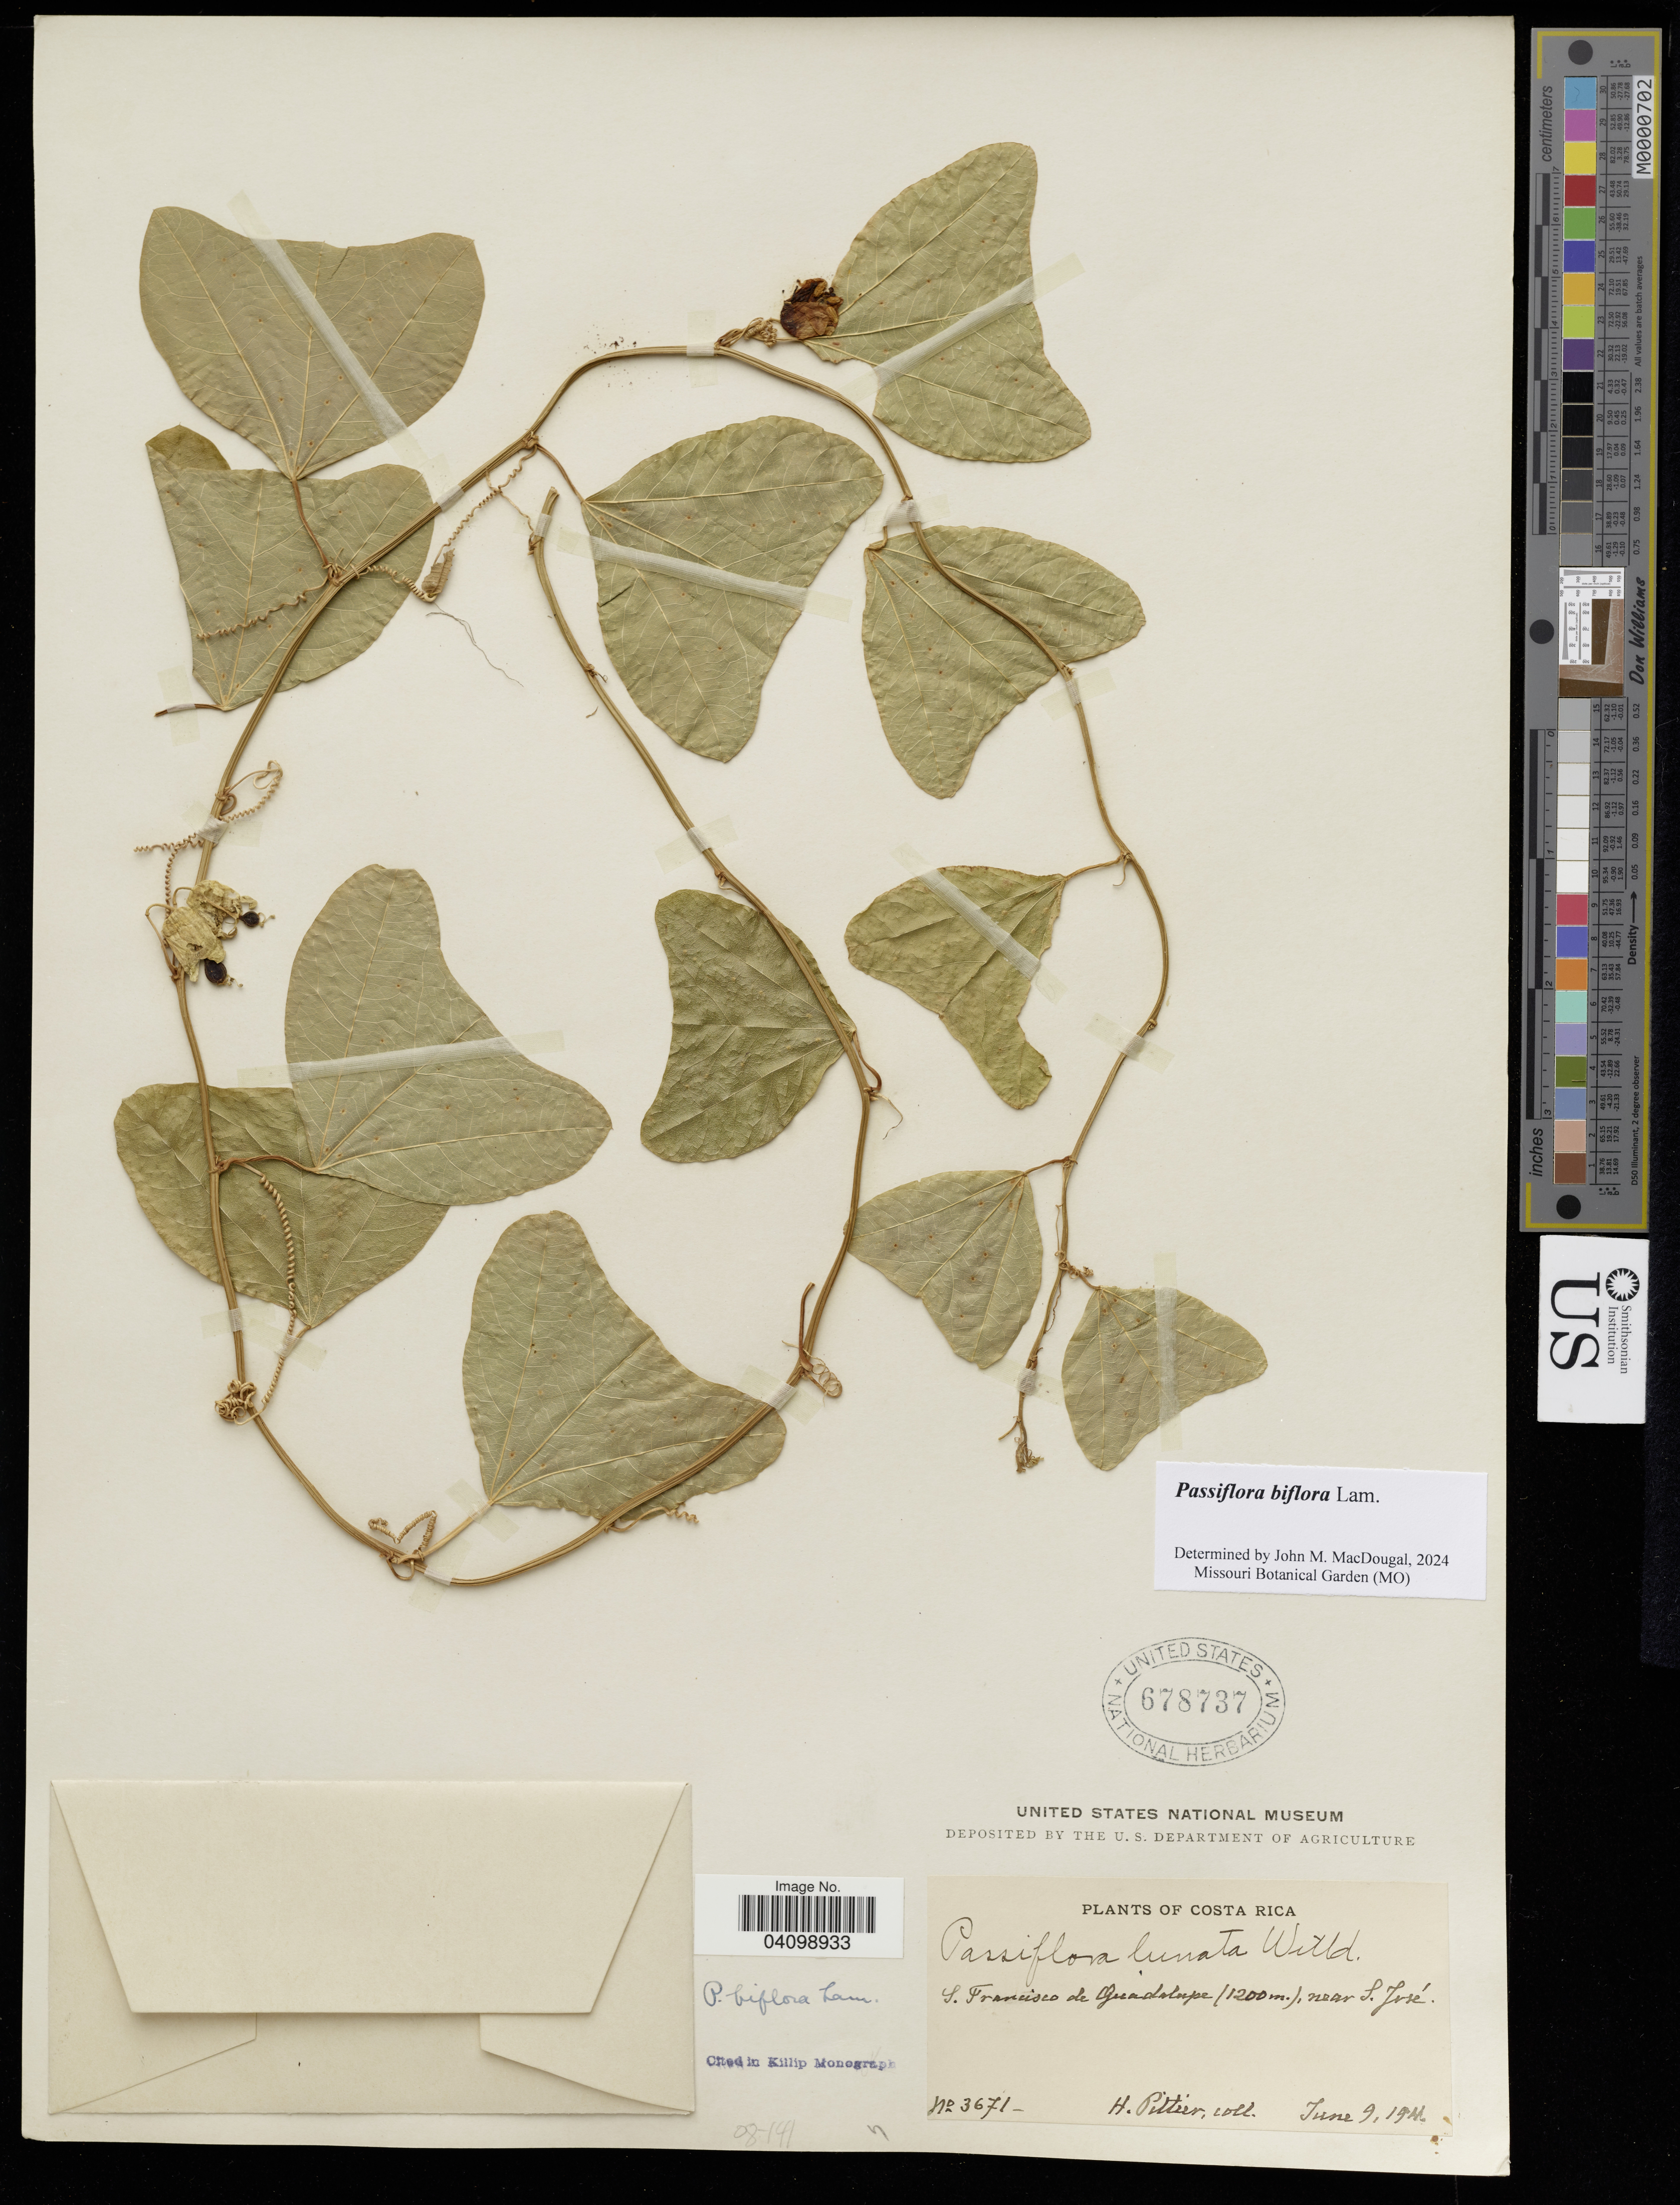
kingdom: Plantae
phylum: Tracheophyta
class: Magnoliopsida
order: Malpighiales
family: Passifloraceae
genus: Passiflora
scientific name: Passiflora lunata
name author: Willd.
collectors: H. Pittier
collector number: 3671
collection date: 1911-06-09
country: Costa Rica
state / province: San José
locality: S. Francisco de Guadelupe.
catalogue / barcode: US 678737